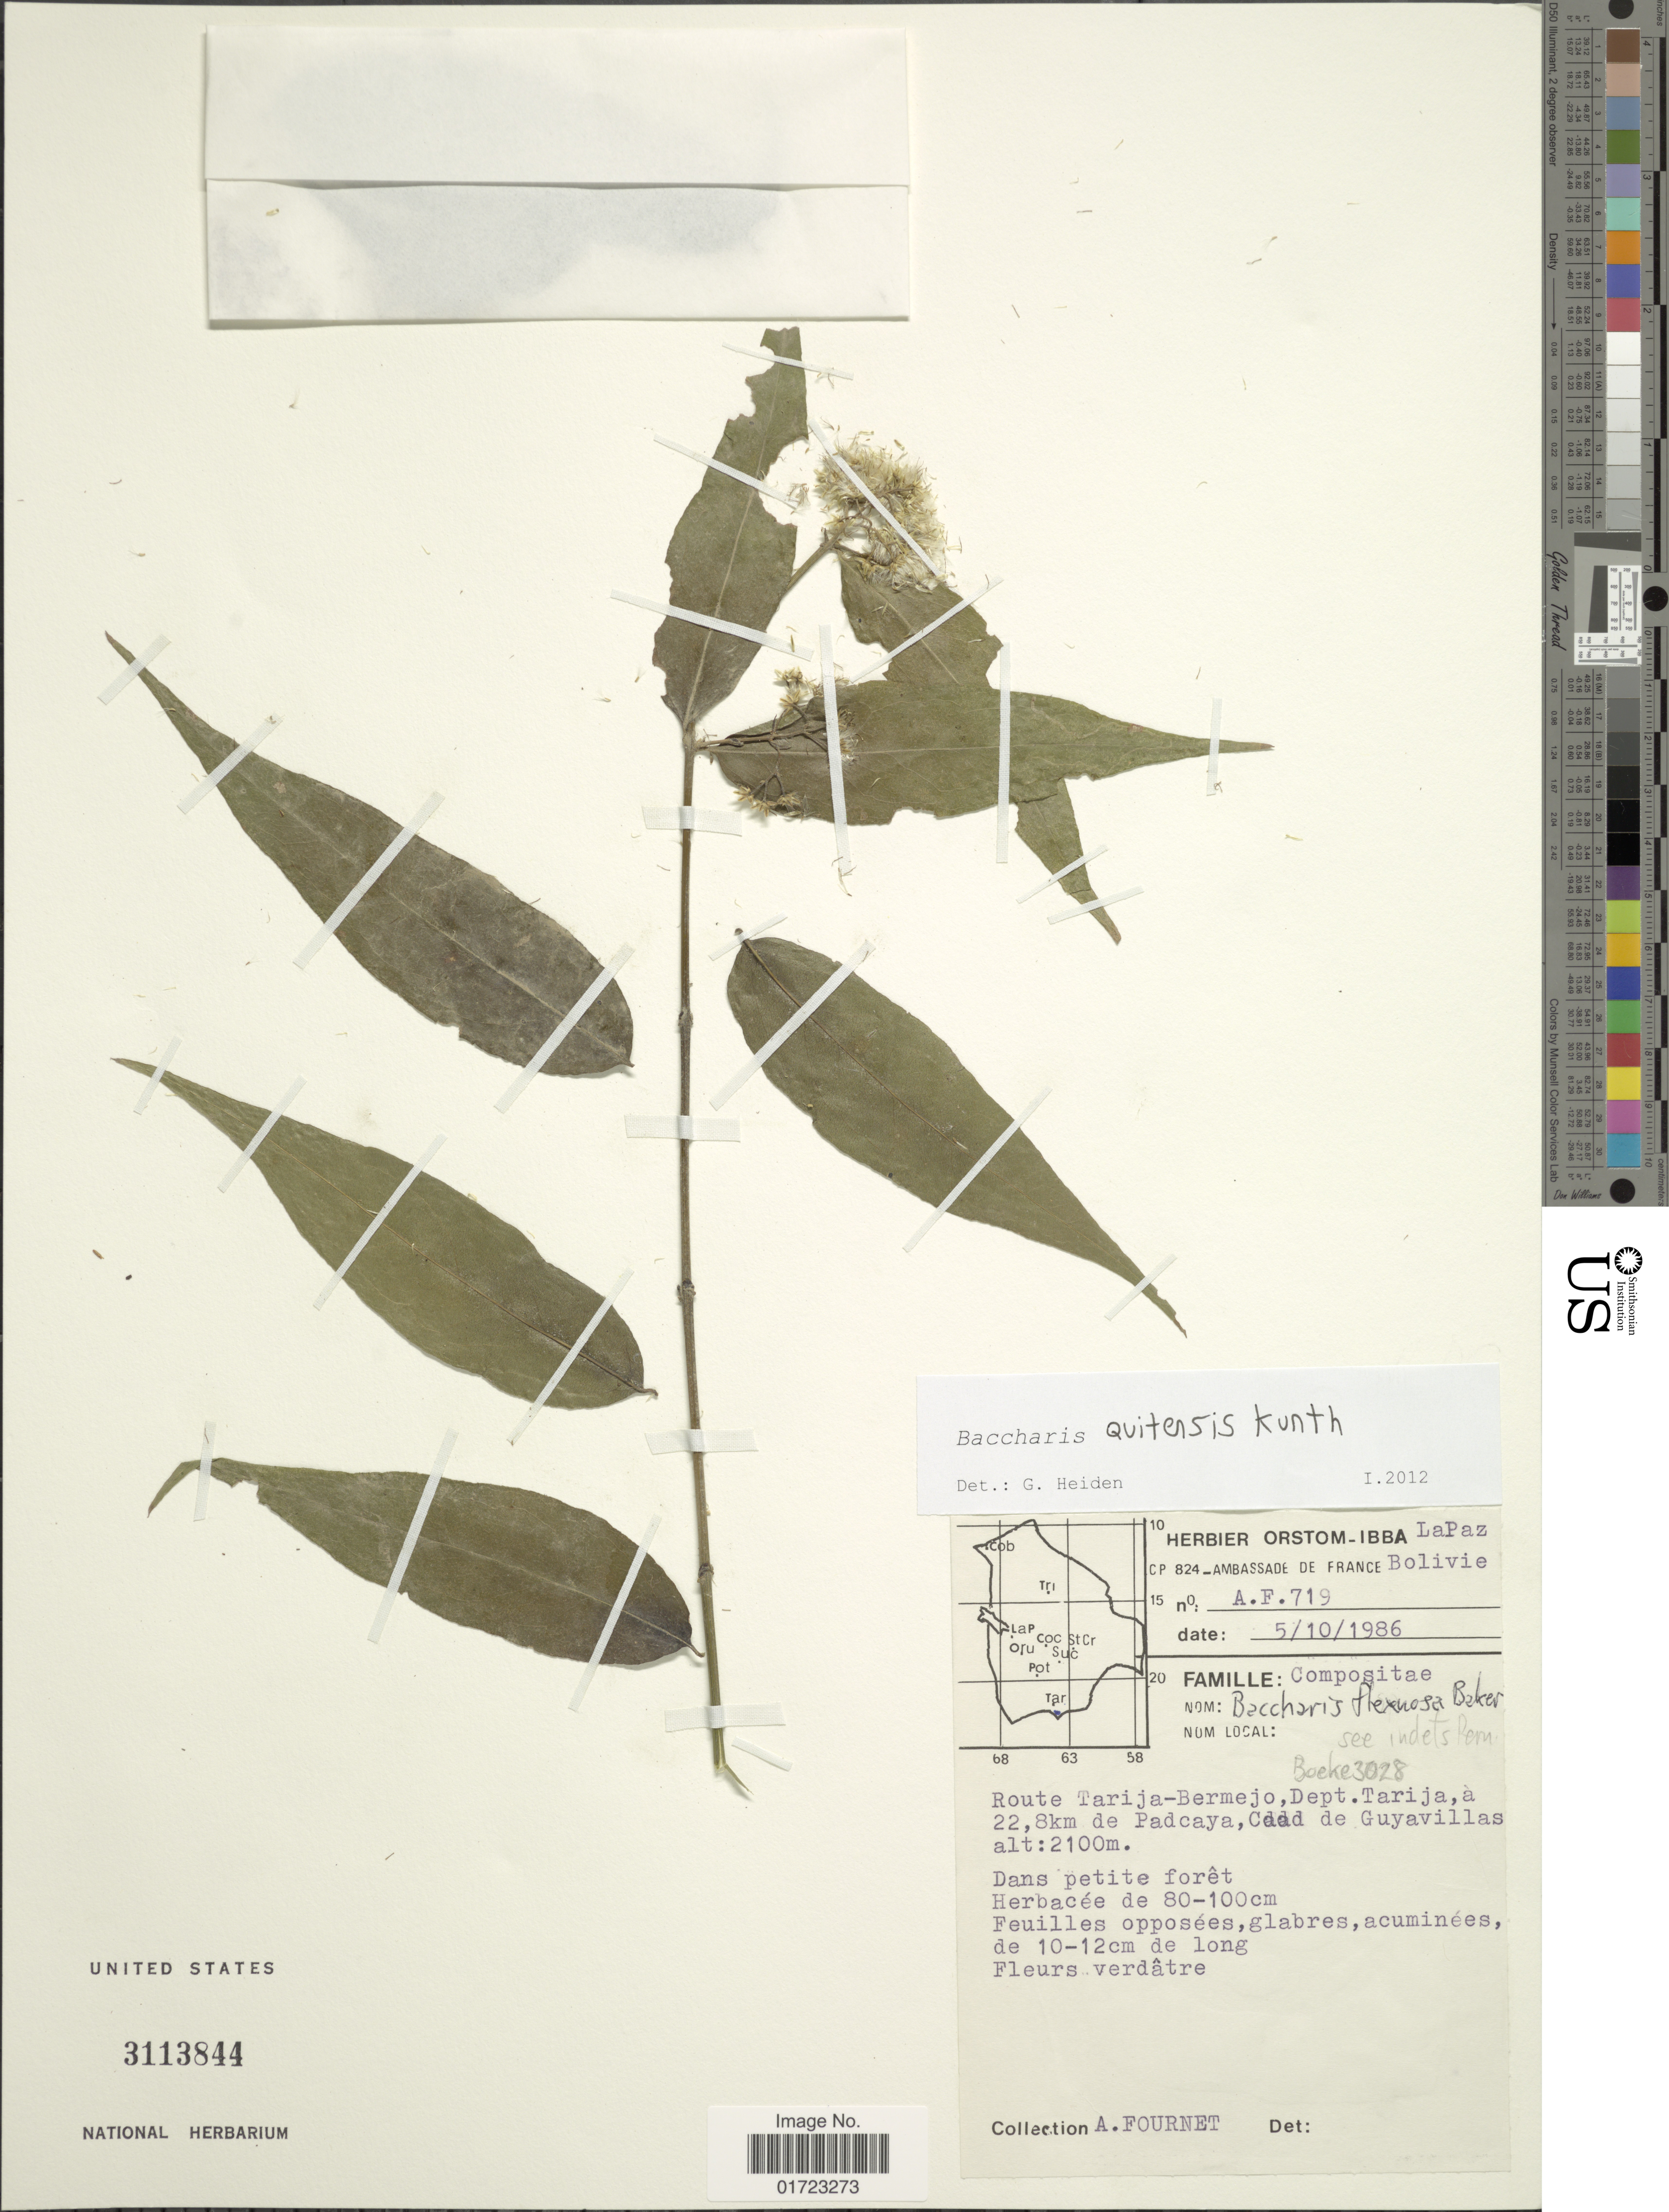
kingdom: Plantae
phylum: Tracheophyta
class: Magnoliopsida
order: Asterales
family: Asteraceae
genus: Baccharis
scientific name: Baccharis quitensis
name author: Kunth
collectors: A. Fournet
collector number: AF719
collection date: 1986-10-05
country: Bolivia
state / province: Tarija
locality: Route Tarija-Bermejo, Dept. Tarija, a 22. 8 km de Padcaya, Cd de Guyavillas.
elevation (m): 2100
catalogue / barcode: US 3113844